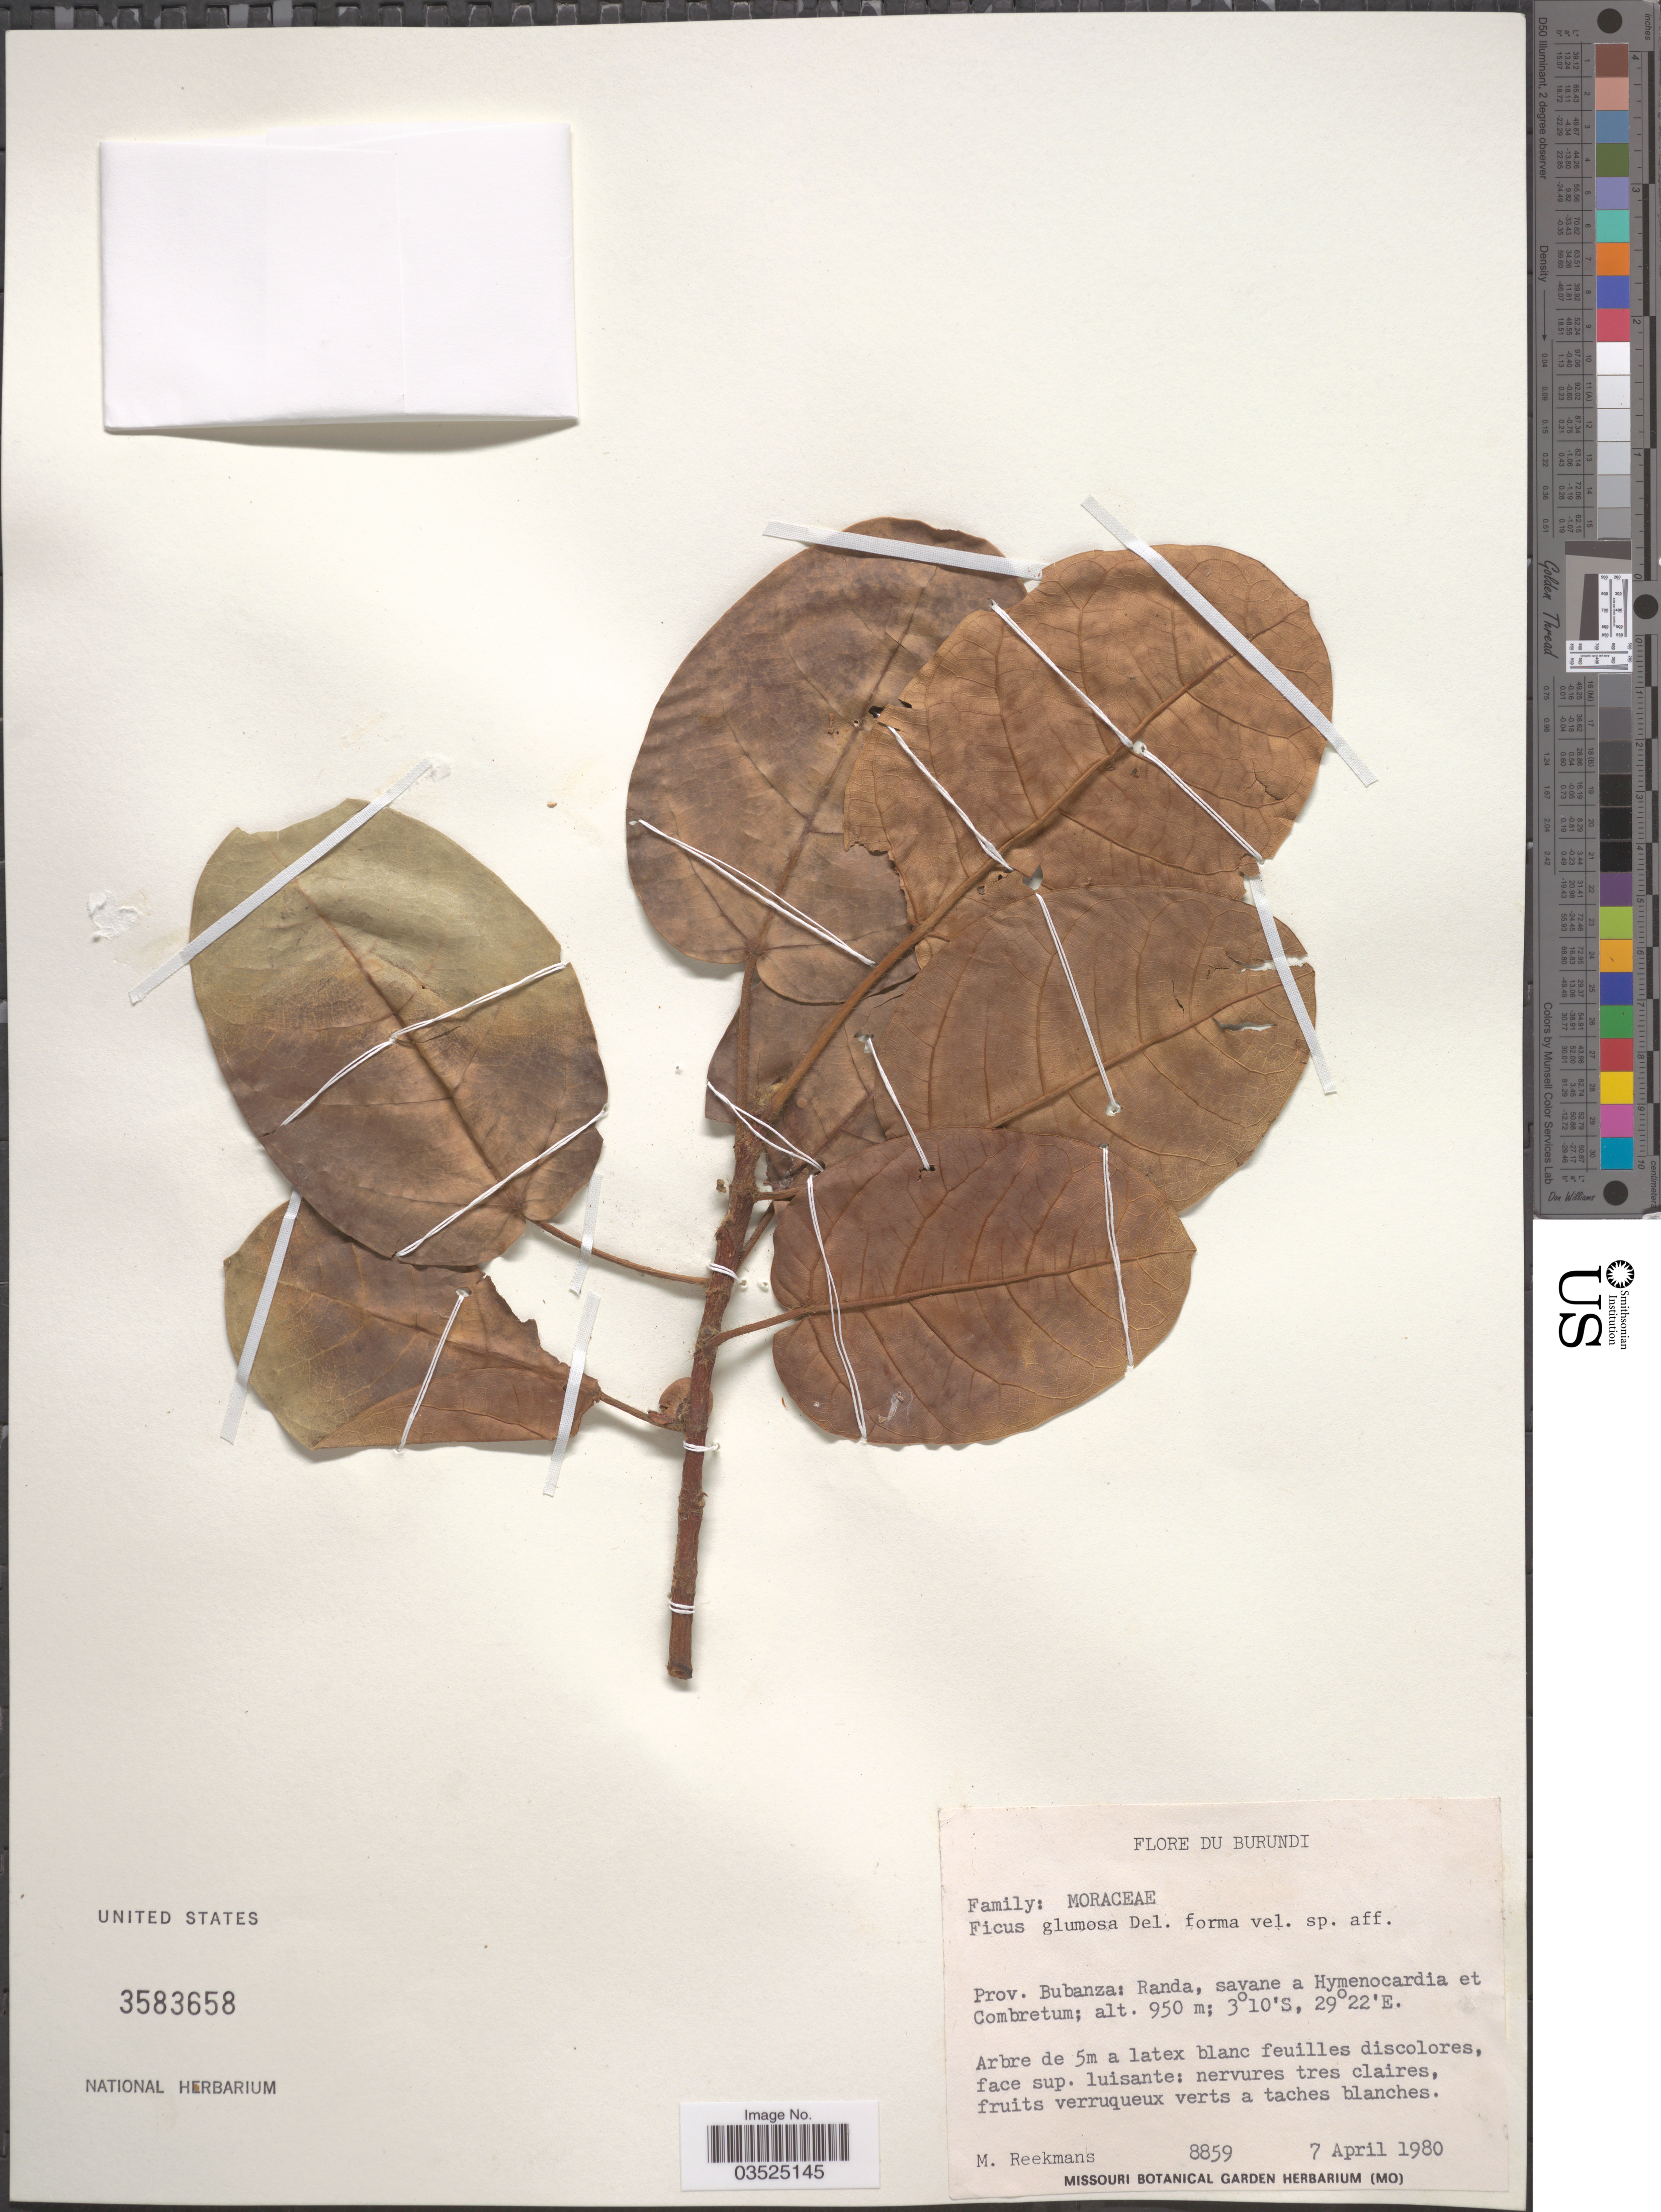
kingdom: Plantae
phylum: Tracheophyta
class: Magnoliopsida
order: Rosales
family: Moraceae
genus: Ficus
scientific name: Ficus glumosa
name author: Delile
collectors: M. Reekmans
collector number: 8859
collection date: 1980-04-07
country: Burundi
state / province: Bubanza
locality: Prov. Bubanza: Randa, savane a Hymenocardia et Combretum.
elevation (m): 950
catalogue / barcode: US 3583658